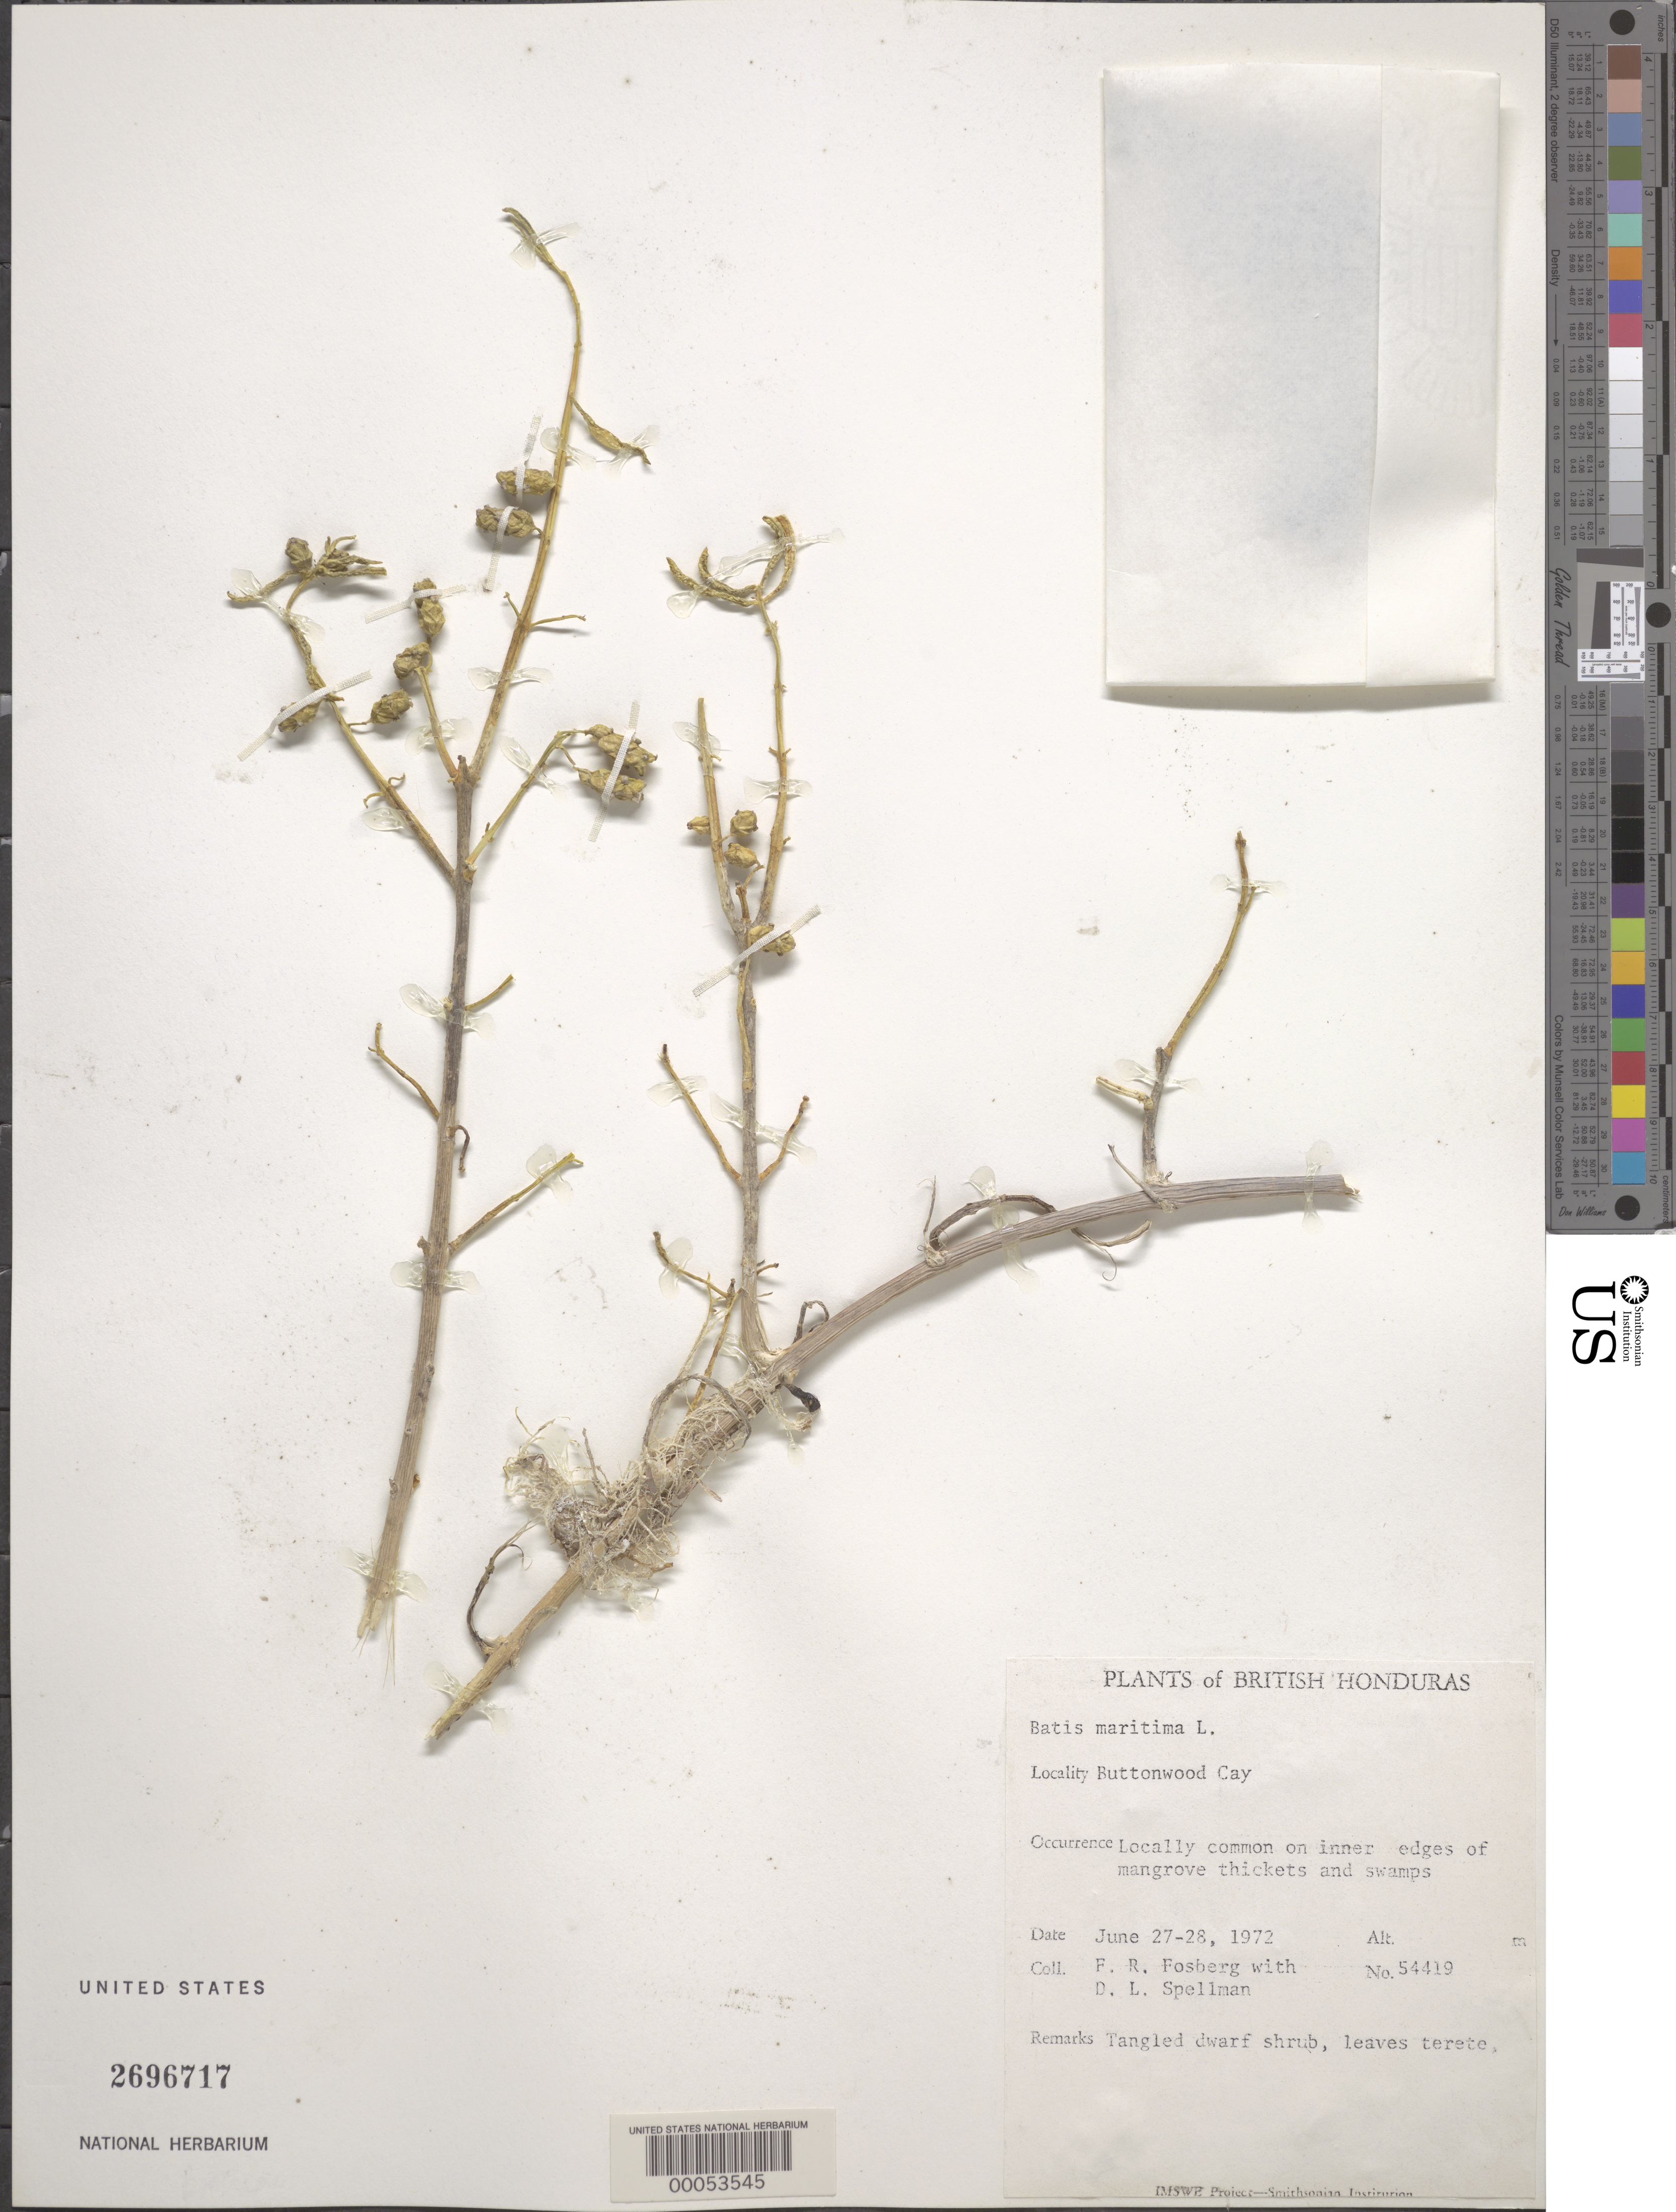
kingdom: Plantae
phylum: Tracheophyta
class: Magnoliopsida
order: Brassicales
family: Bataceae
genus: Batis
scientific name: Batis maritima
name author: L.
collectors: F. R. Fosberg & D. L. Spellman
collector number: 54419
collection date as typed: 27 Jun 1972 to 28 Jun 1972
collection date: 1972-06-27/1972-06-28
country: Belize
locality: Buttonwood Cay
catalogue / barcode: US 2696717